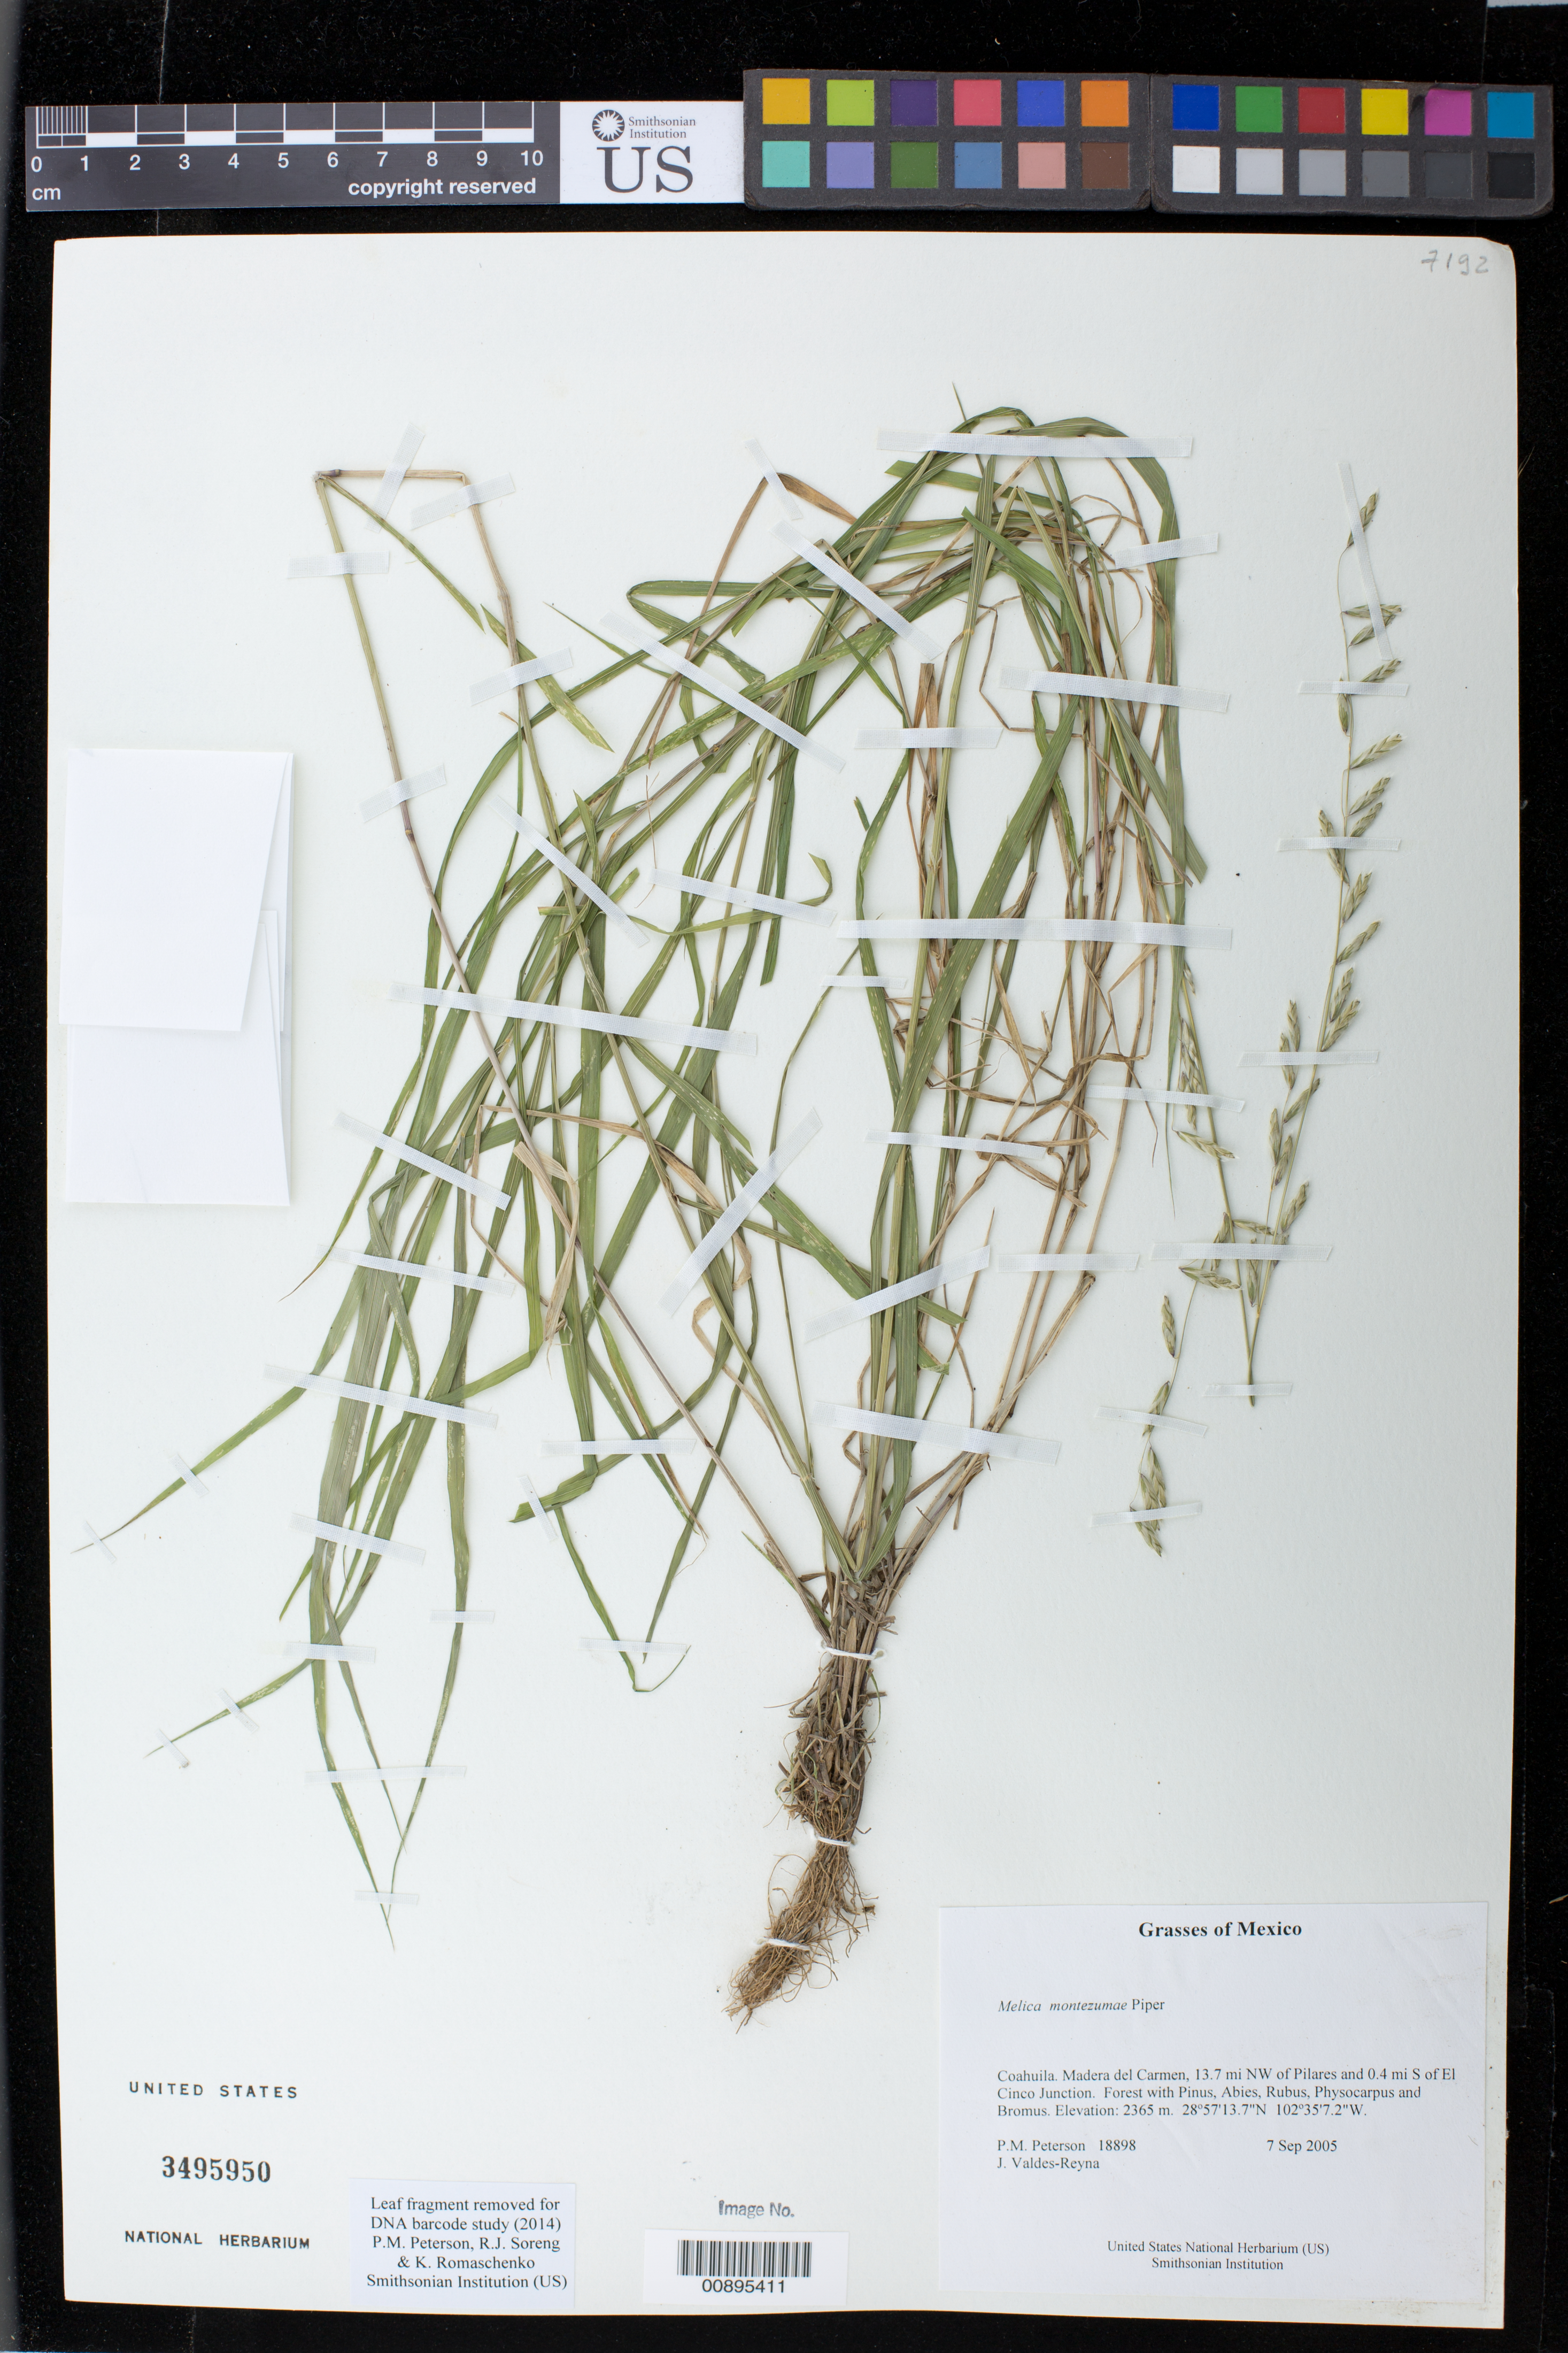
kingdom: Plantae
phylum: Tracheophyta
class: Liliopsida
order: Poales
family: Poaceae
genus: Melica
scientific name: Melica montezumae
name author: Piper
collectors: P. M. Peterson & J. Valdés-Reyna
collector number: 18898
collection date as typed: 07 Sep 2005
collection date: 2005-09-07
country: Mexico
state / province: Coahuila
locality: Madera del Carmen, 13.7 mi NW of Pilares and 0.4 mi S of El Cinco Junction. Forest with Pinus, Abies, Rubus, Physocarpus and Bromus.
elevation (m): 2365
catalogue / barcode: US 3495950